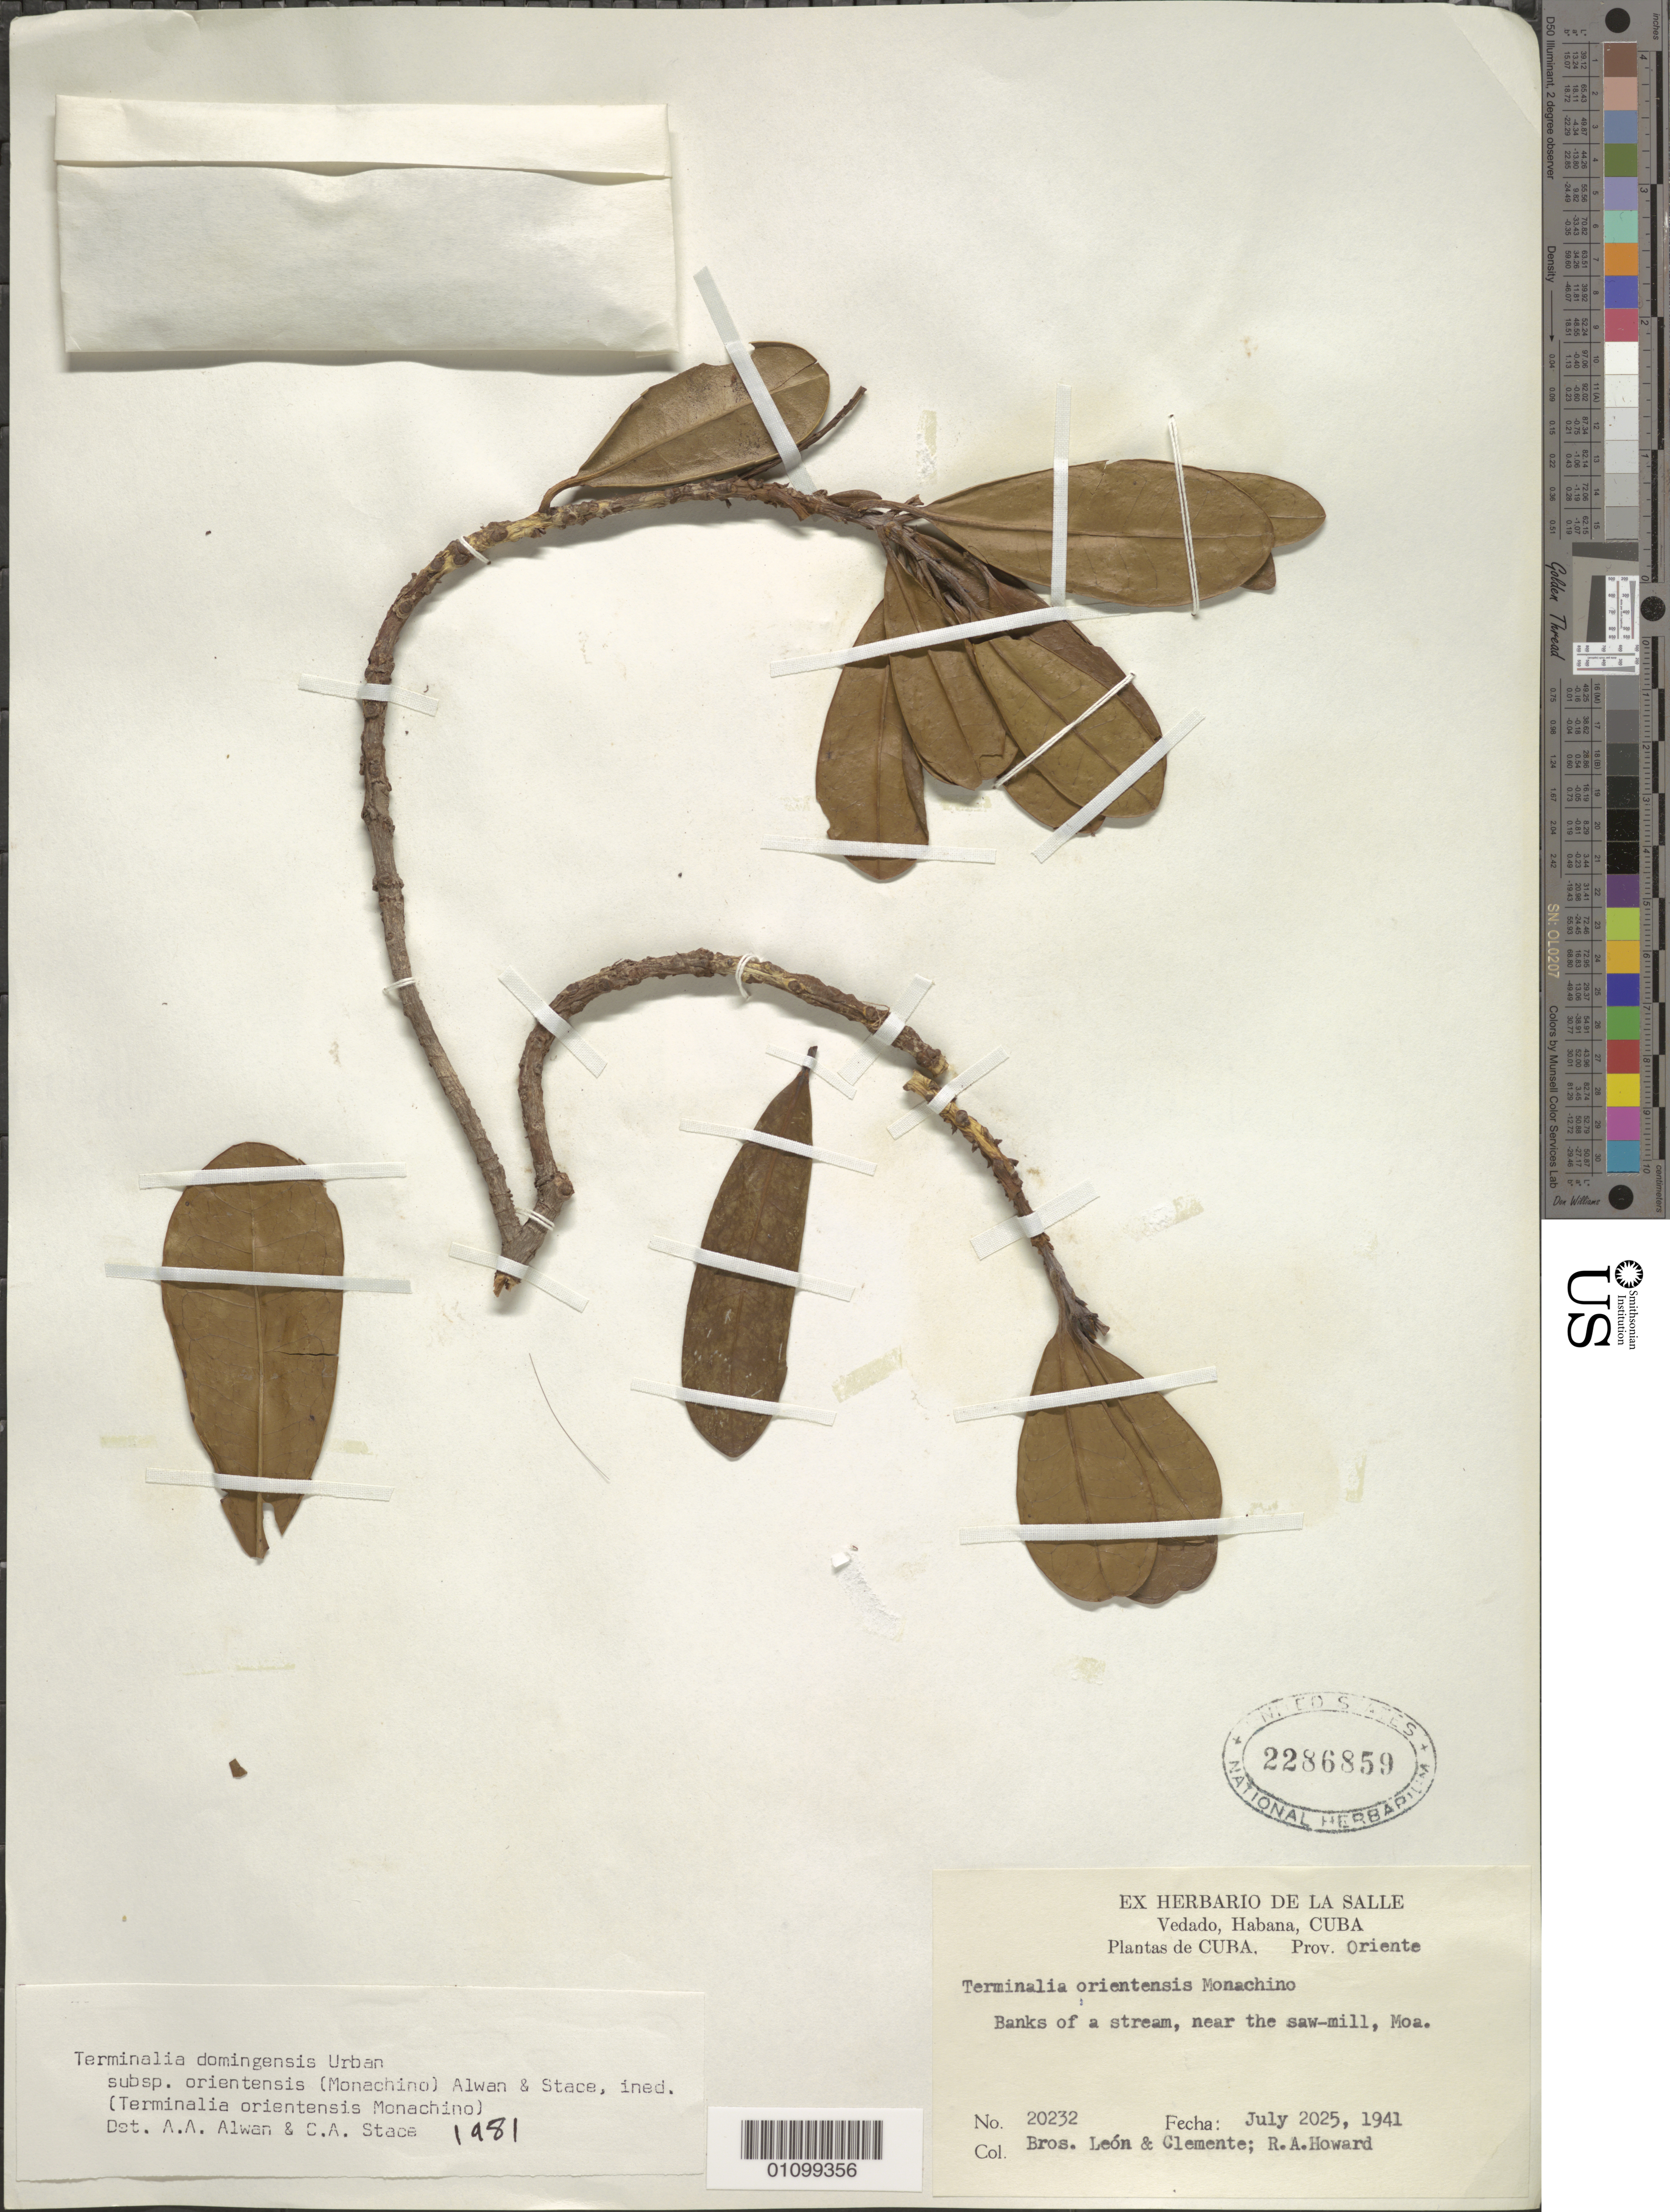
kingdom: Plantae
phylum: Tracheophyta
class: Magnoliopsida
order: Myrtales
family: Combretaceae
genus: Terminalia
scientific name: Terminalia domingensis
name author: Urb.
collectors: Bro. León, Bro. Clemente & R. A. Howard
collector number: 20232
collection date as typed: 20 Jul 1941 to 25 Jul 1941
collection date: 1941-07-20/1941-07-25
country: Cuba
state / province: Holguín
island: Cuba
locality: Banks of a stream, near the saw mill, Moa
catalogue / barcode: US 2286859